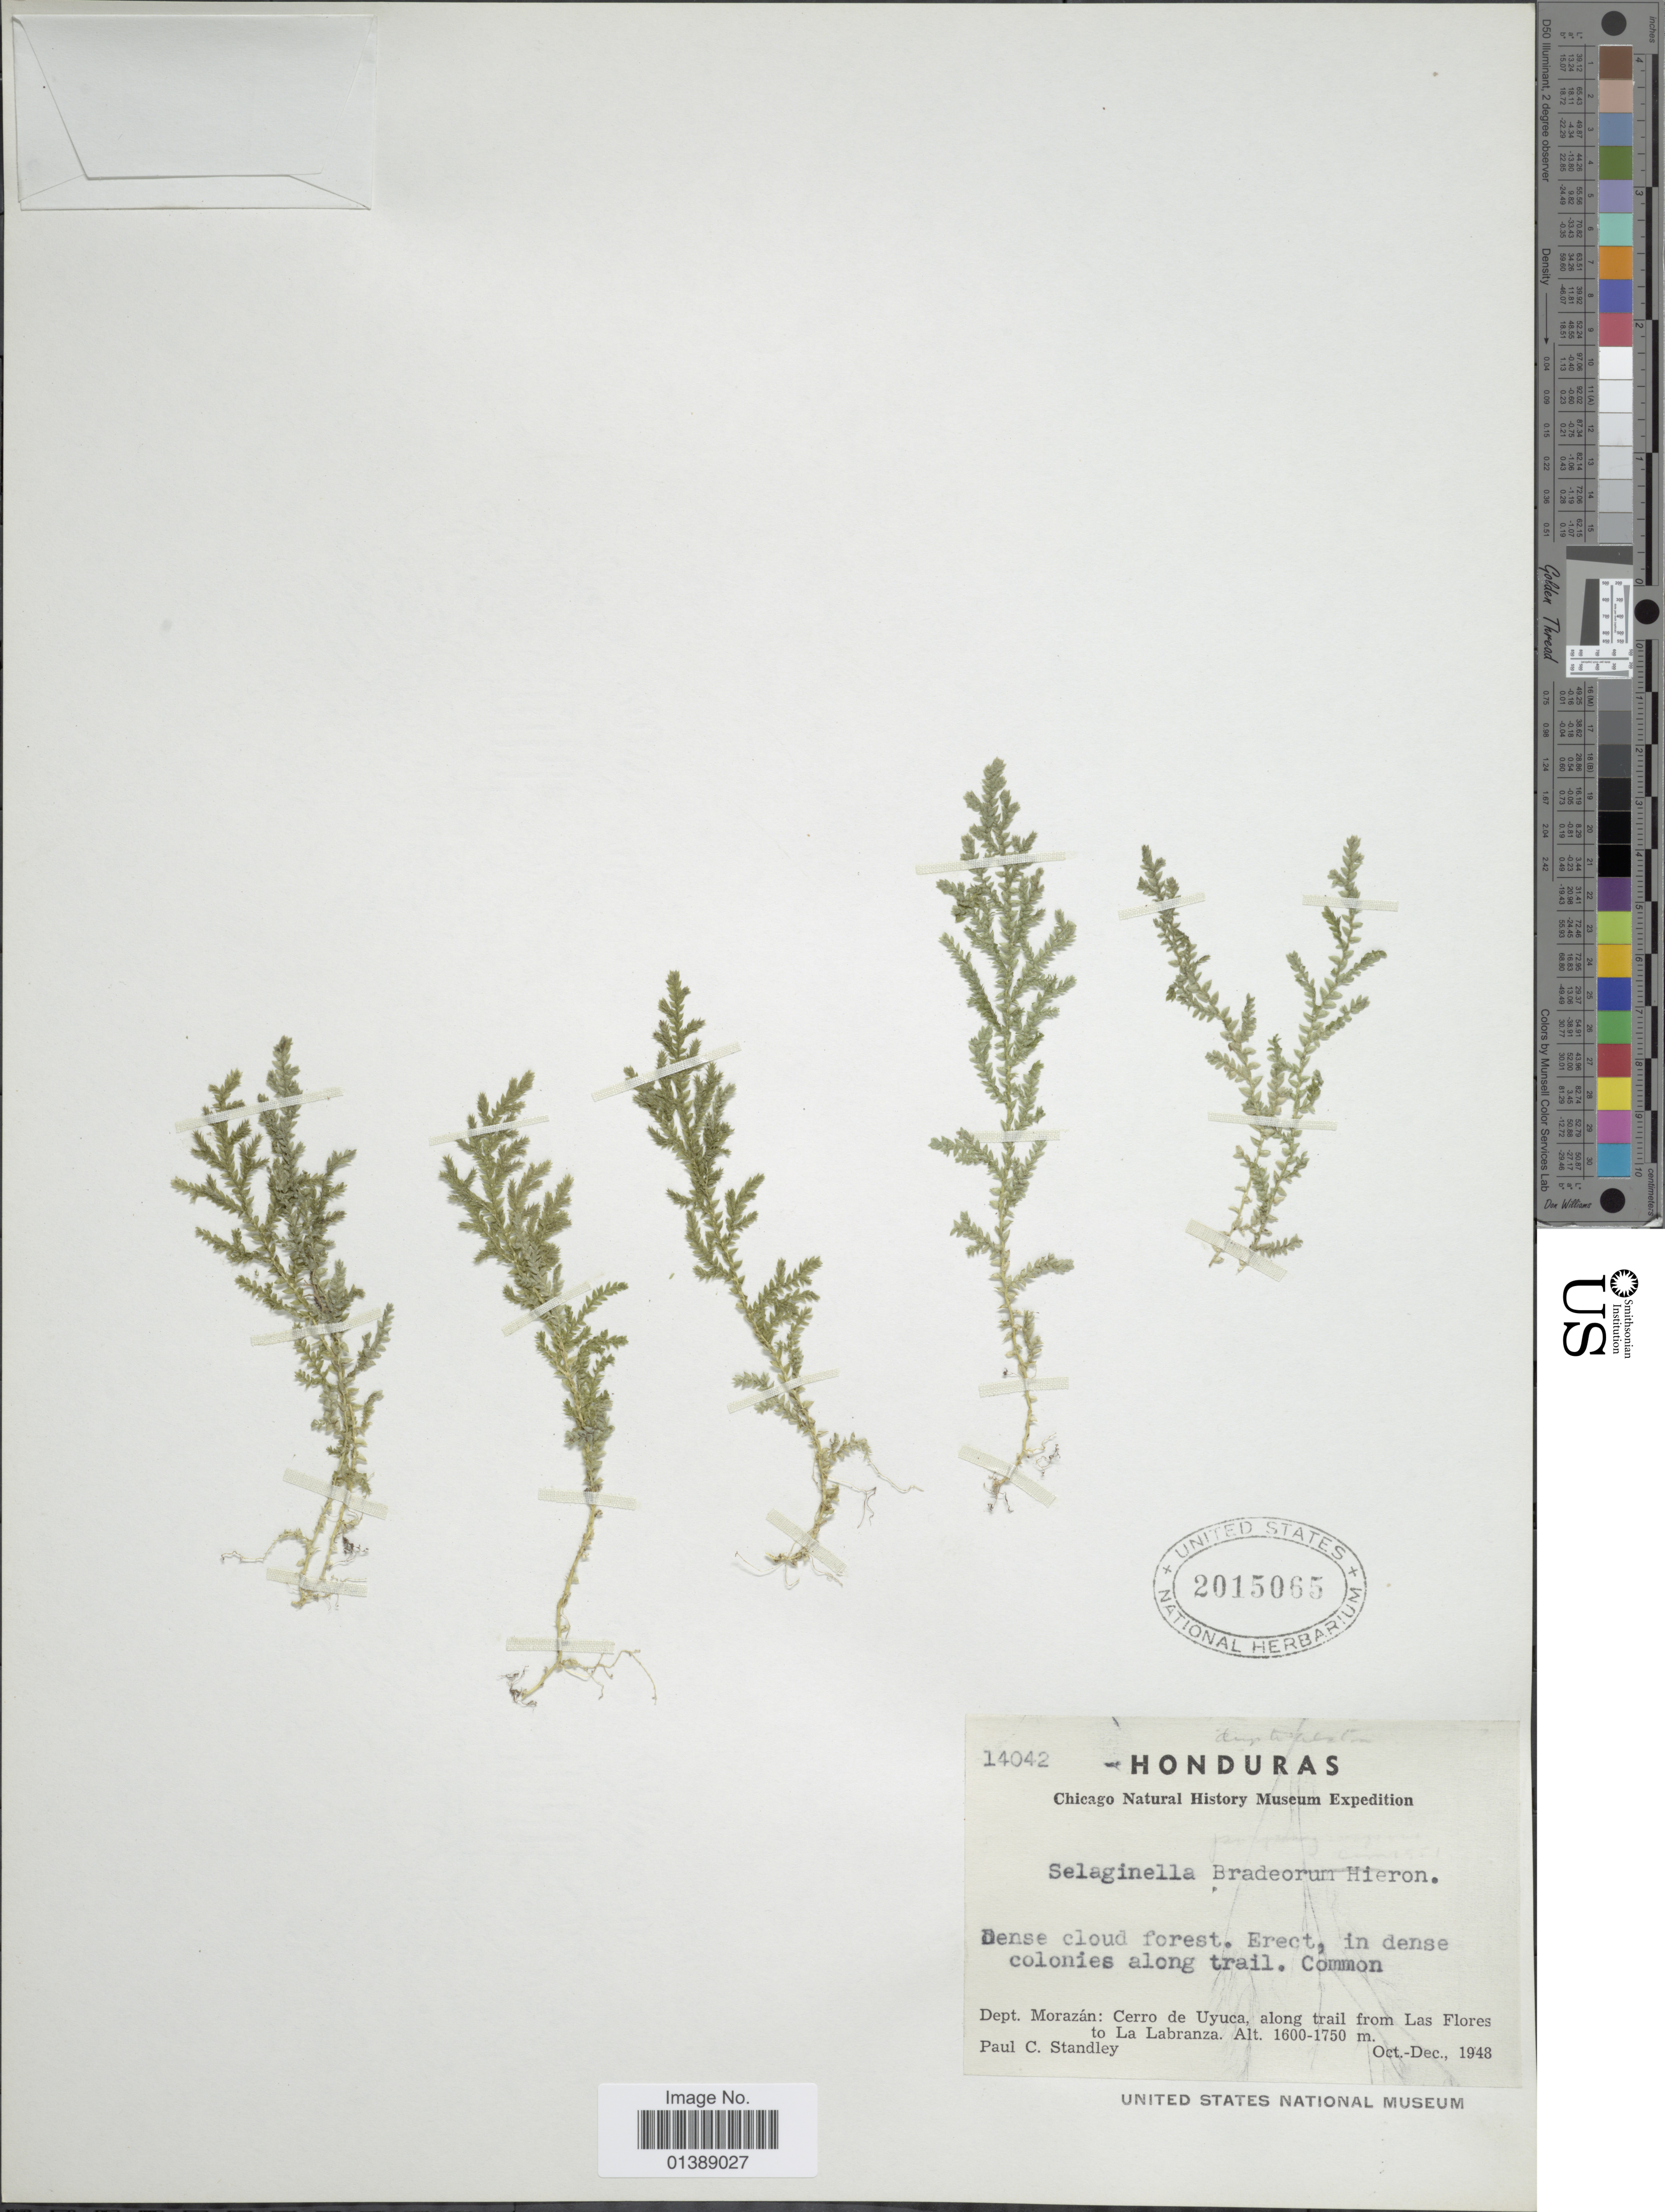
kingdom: Plantae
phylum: Tracheophyta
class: Lycopodiopsida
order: Selaginellales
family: Selaginellaceae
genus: Selaginella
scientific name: Selaginella porphyrospora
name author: A. Braun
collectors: P. C. Standley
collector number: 14042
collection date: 1943-10/1943-12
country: Honduras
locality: Dept Morazán: Cerro de Uyuca, along trail from Las Flores to La Labranza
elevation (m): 1600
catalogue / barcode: US 2015065